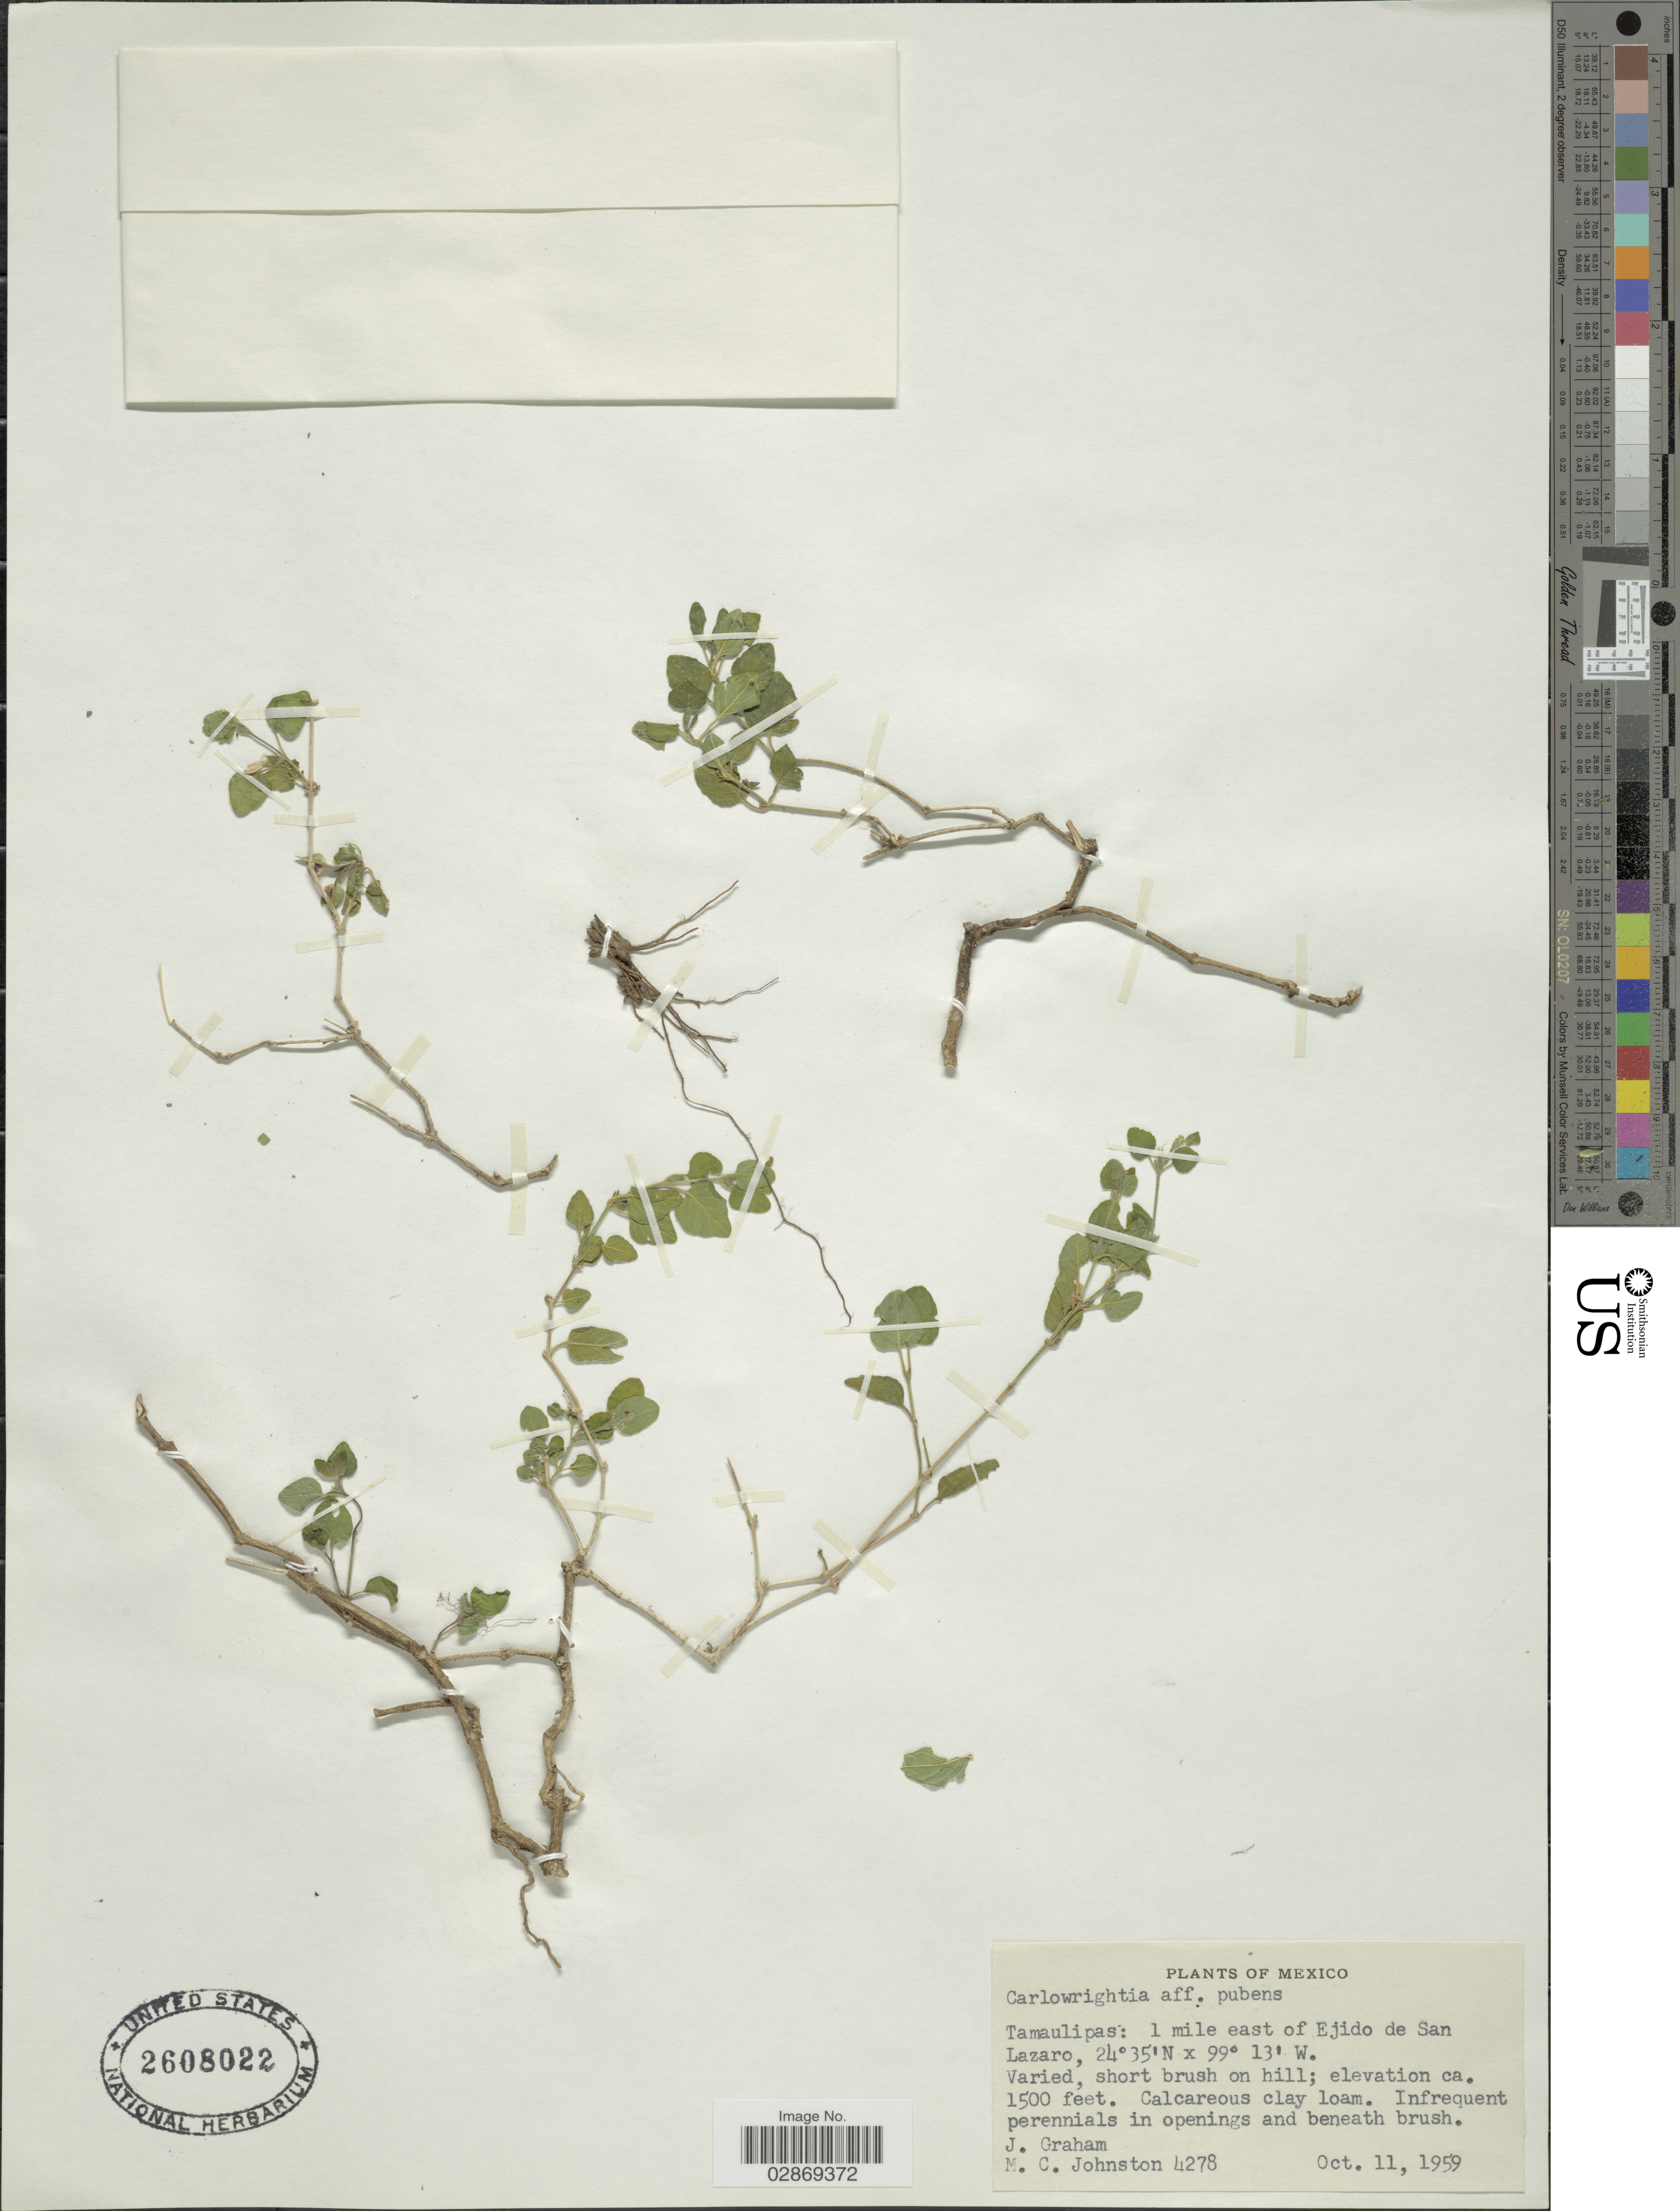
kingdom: Plantae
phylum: Tracheophyta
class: Magnoliopsida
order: Lamiales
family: Acanthaceae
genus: Carlowrightia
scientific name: Carlowrightia trichocarpa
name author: T.F. Daniel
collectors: J. Graham & M. Johnston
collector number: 4278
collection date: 1959-10-11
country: Mexico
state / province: Tamaulipas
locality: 1 mile east of Ejido de San Lazaro.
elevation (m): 457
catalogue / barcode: US 2608022